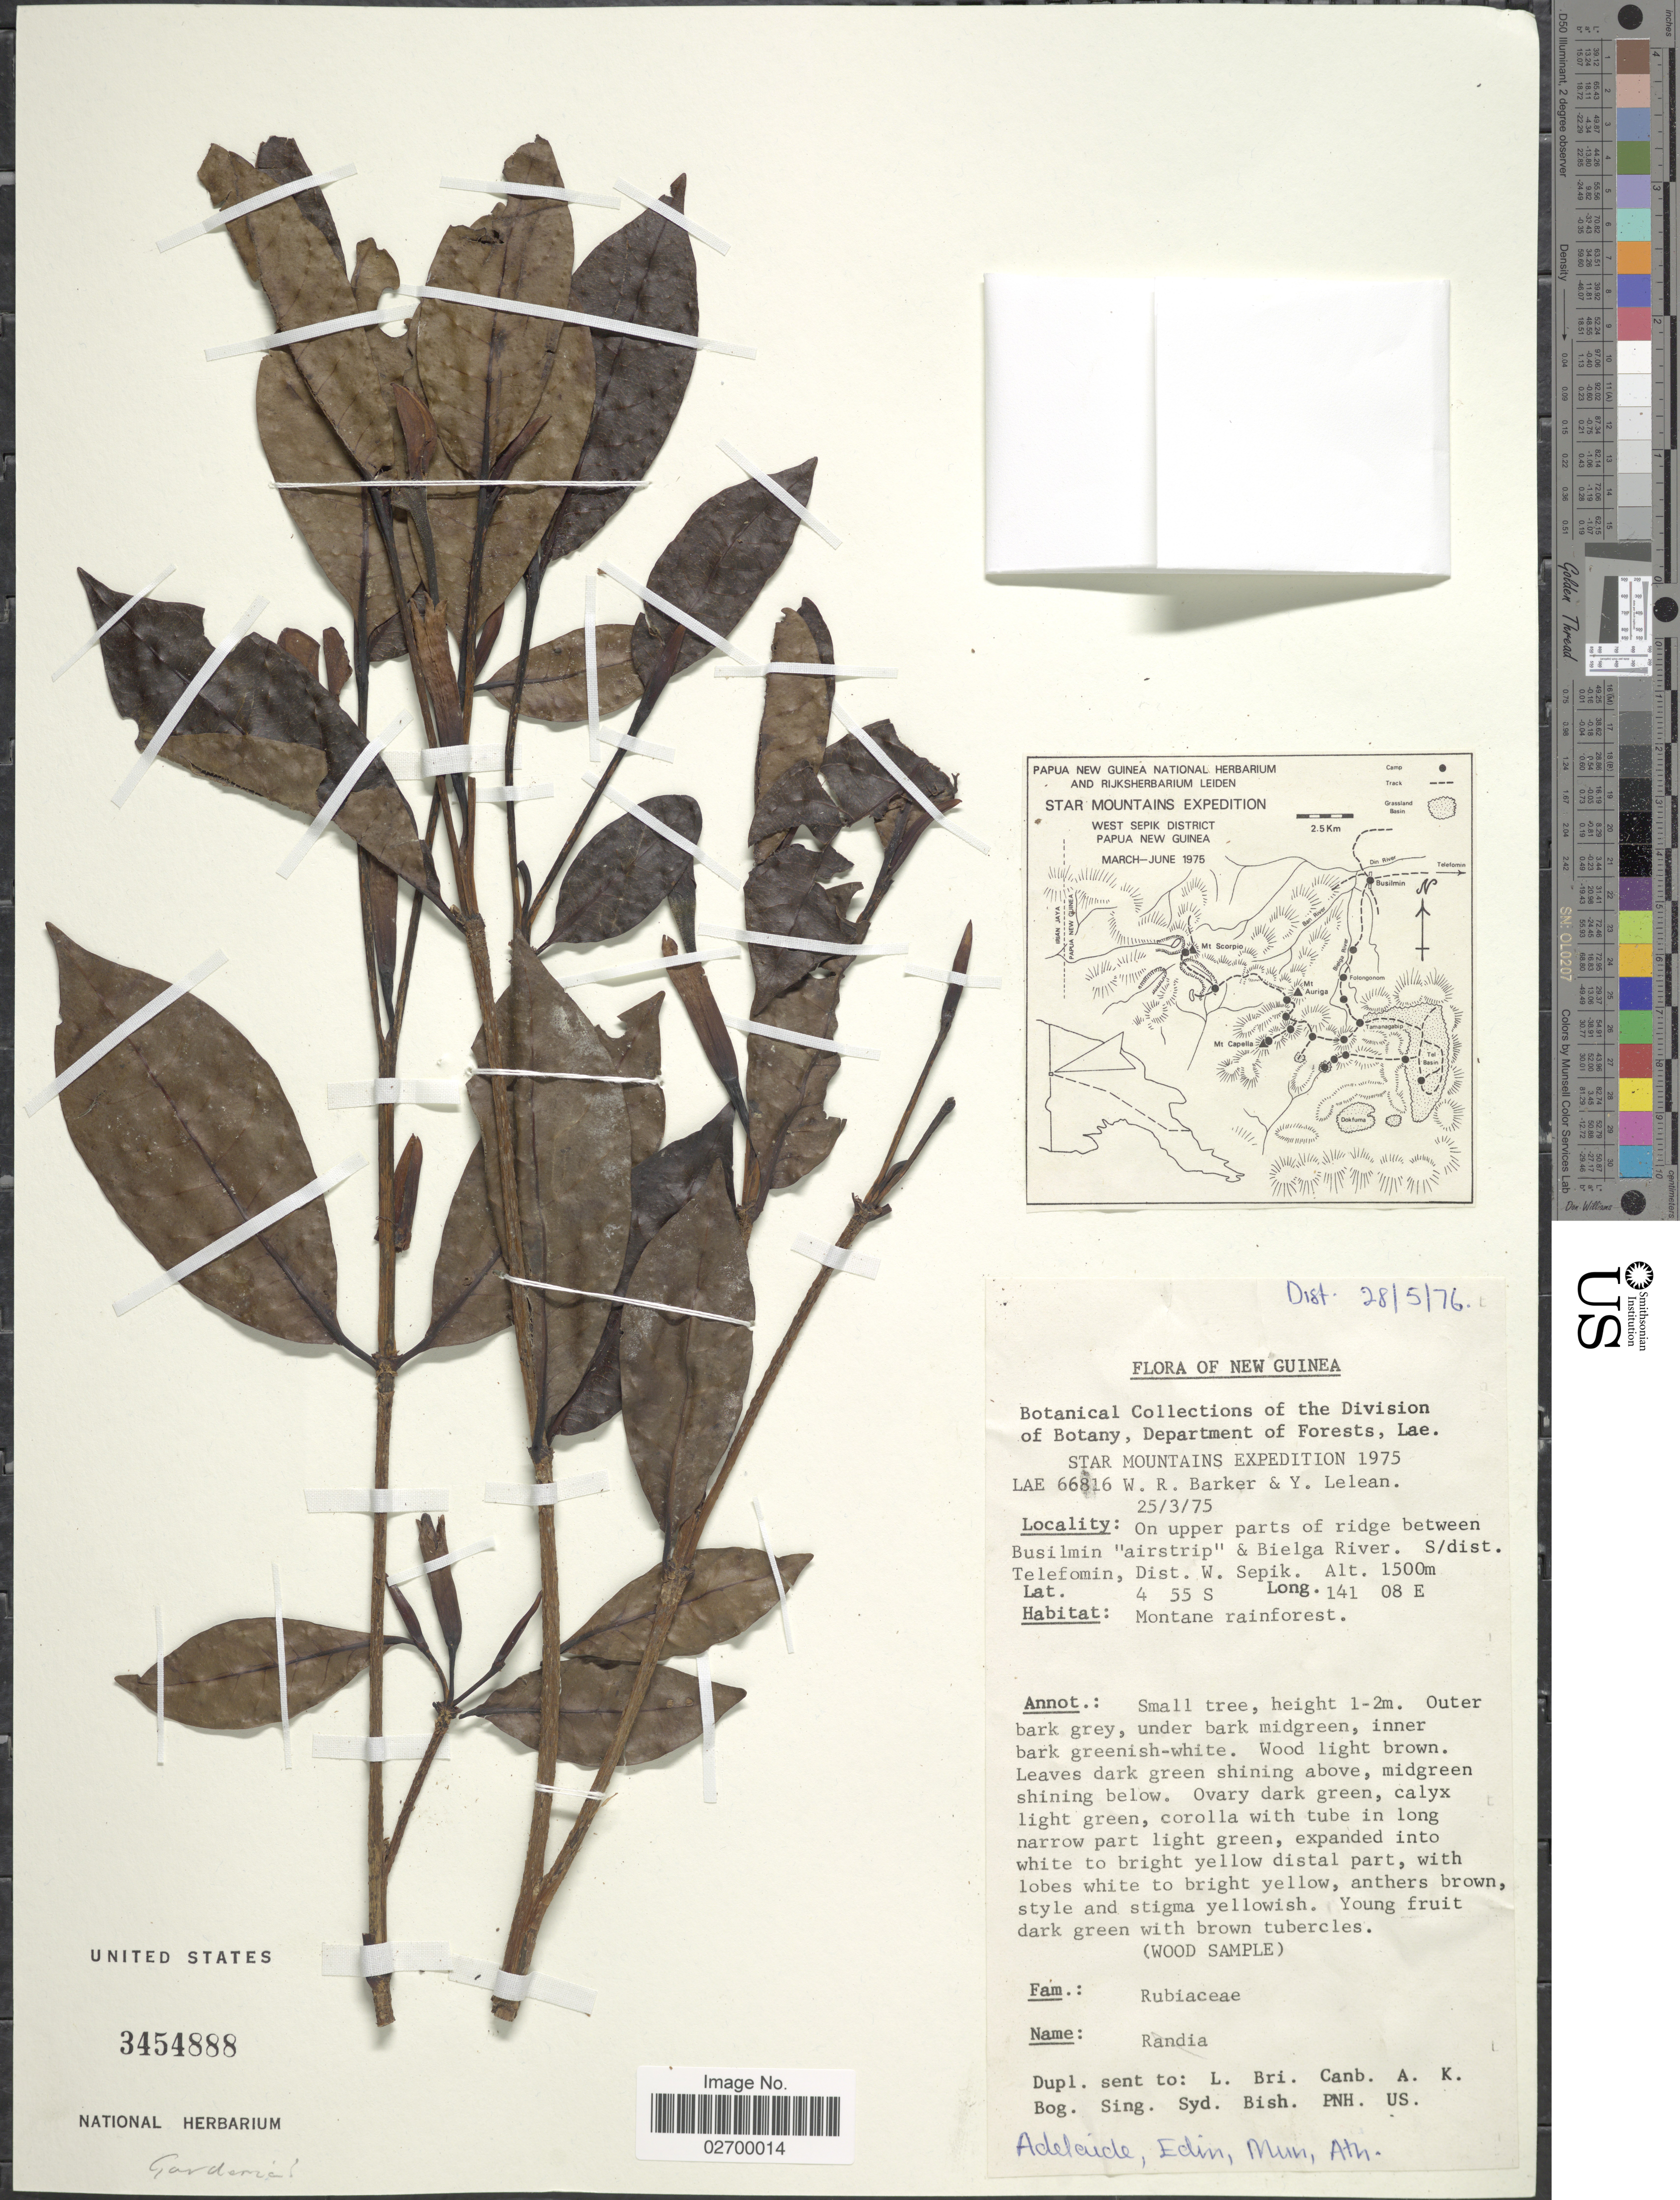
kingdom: Plantae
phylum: Tracheophyta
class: Magnoliopsida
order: Gentianales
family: Rubiaceae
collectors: W. R. Barker & Y. Lelean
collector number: LAE 66816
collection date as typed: Transcribed d/m/y: 25/3/75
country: Papua New Guinea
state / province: Sandaun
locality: Star Mountains [unsure placement] New Guinea. On upper parts of ridge between Busilmin "airstrip"& Bielga River. S/Dist. Telefomin. Dist. W. Sepik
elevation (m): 1500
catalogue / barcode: US 3454888